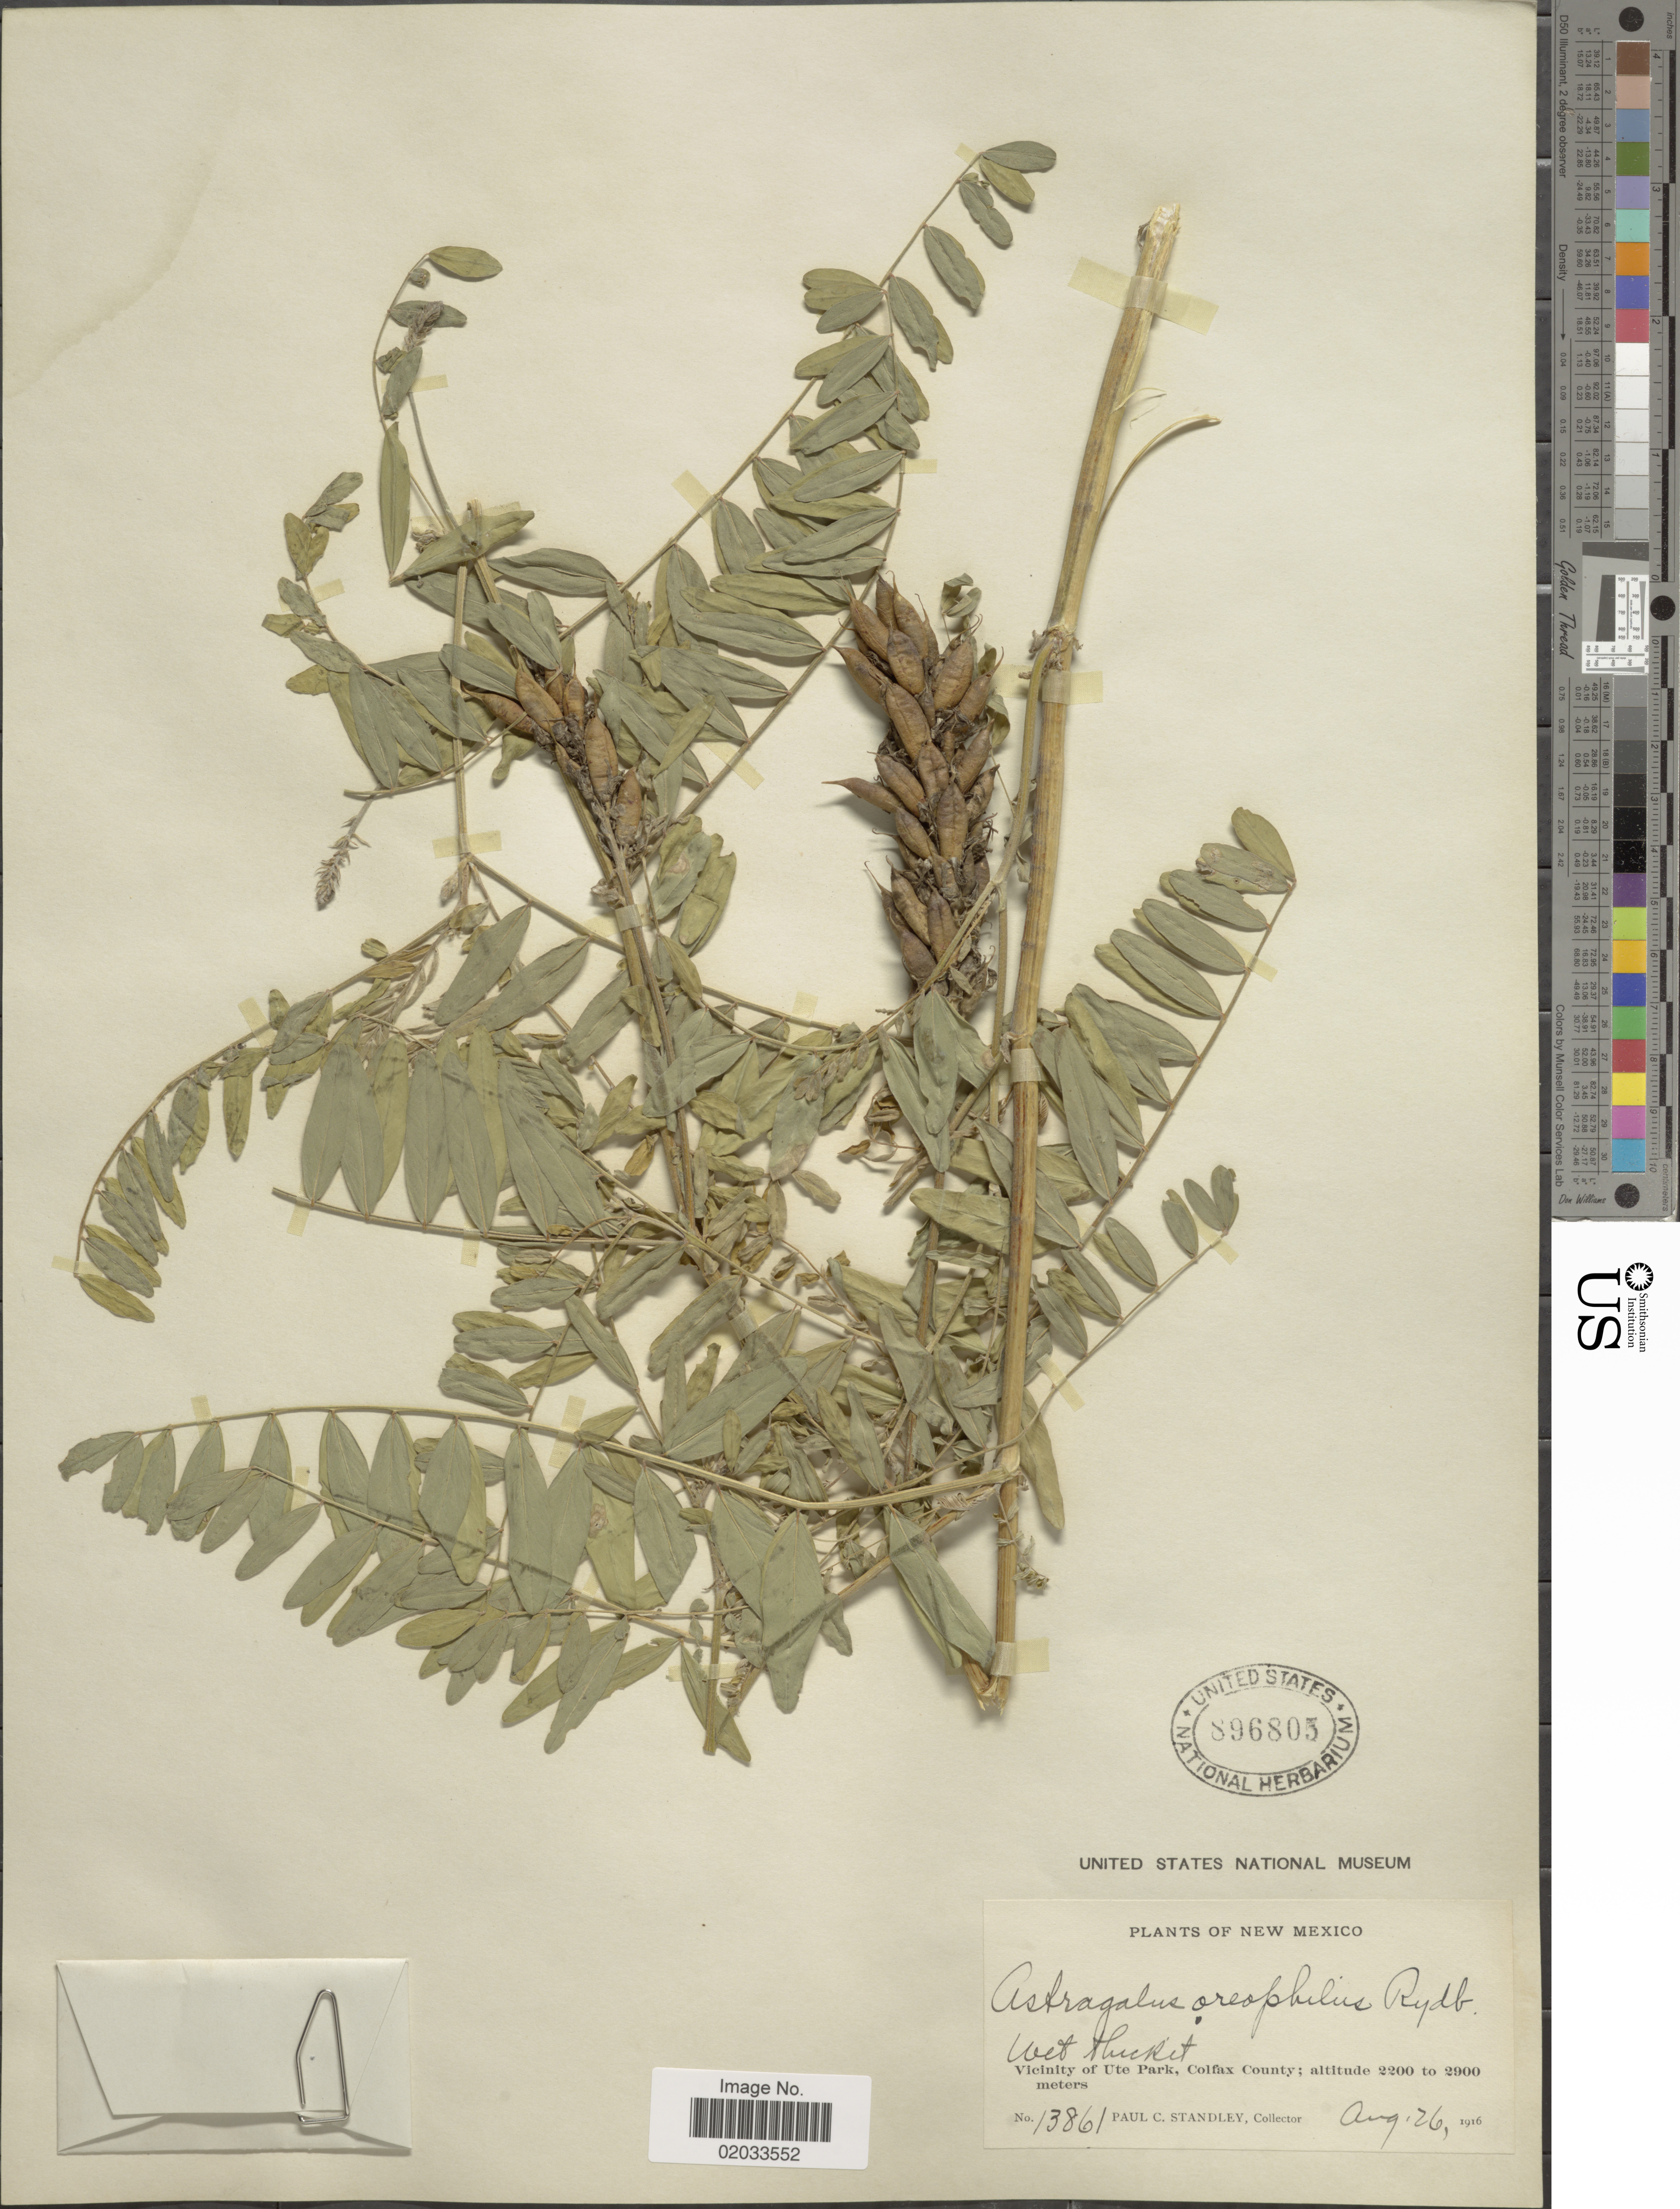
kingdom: Plantae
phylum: Tracheophyta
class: Magnoliopsida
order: Fabales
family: Fabaceae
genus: Astragalus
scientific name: Astragalus oreophilus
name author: Rydb.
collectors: P. C. Standley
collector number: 13861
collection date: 1916-08-26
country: United States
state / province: New Mexico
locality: Wet thicket, vicinity of Ute Park, Colfax County.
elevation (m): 2200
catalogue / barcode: US 896805